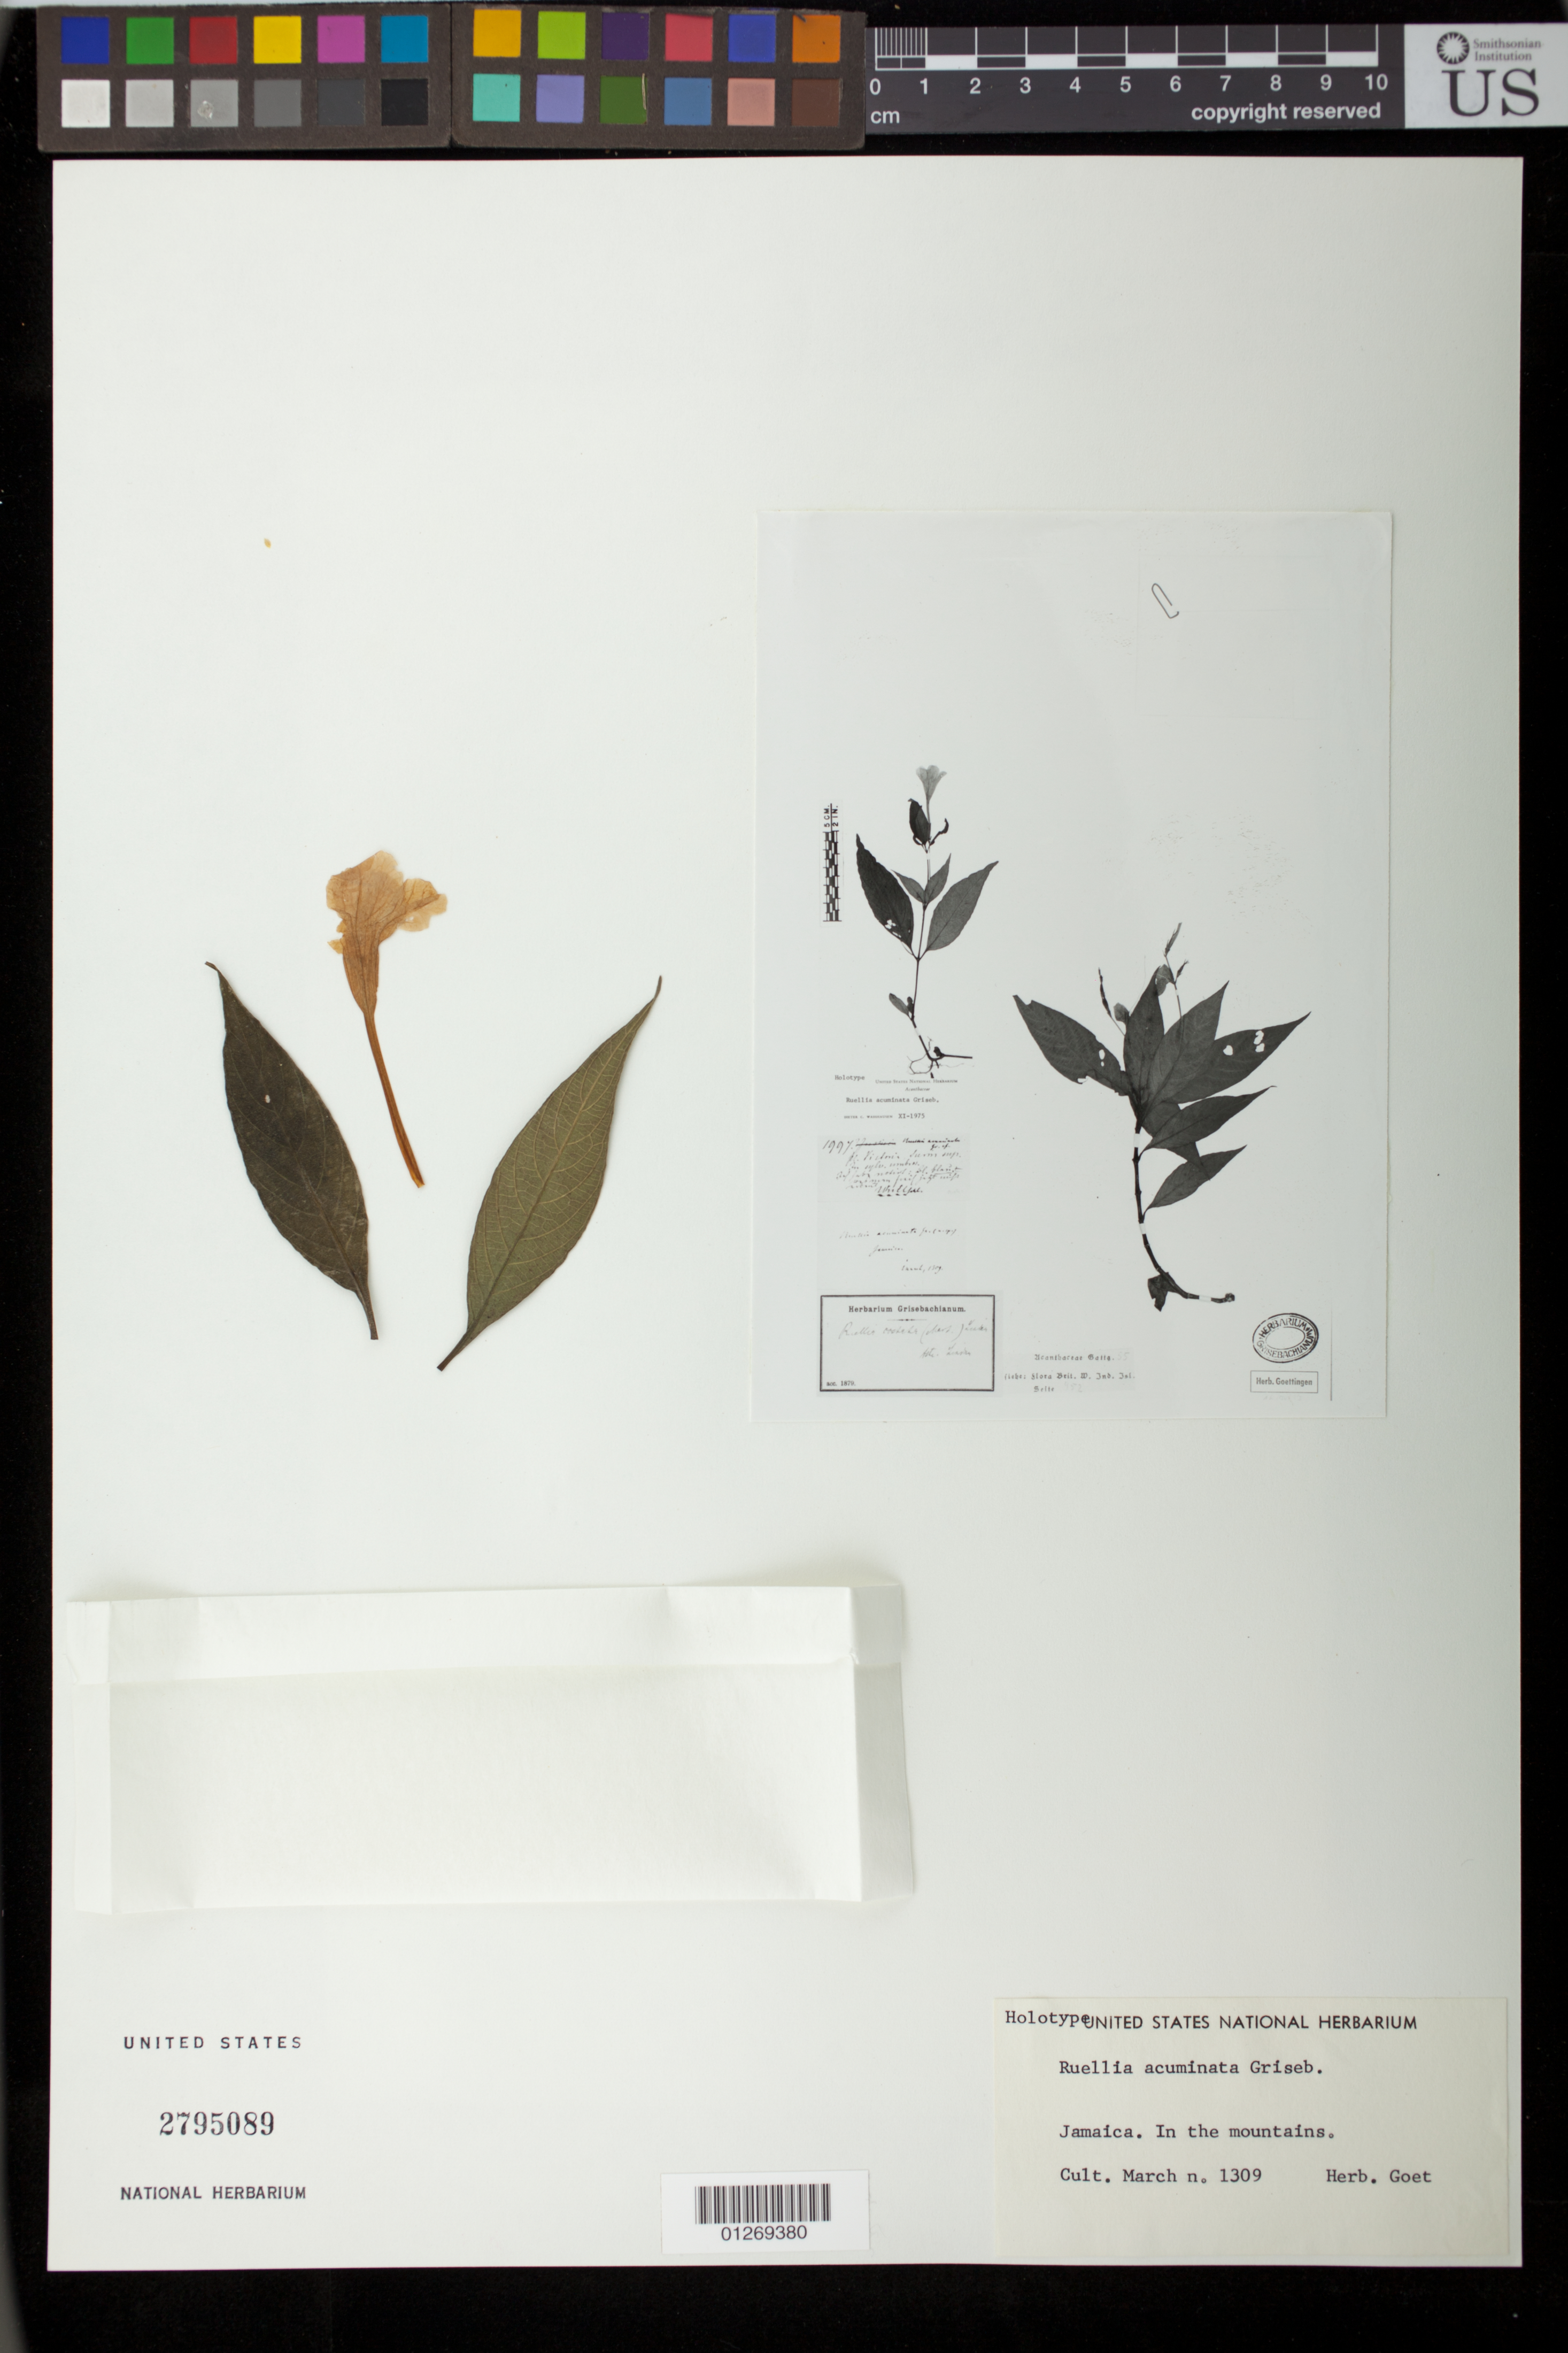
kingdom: Plantae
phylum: Tracheophyta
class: Magnoliopsida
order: Lamiales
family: Acanthaceae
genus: Ruellia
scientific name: Ruellia acuminata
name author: Griseb.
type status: Isotype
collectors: A. H. R. Grisebach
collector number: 1309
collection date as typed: March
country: Jamaica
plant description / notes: Photograph and fragmentary material of type specimen ex herb. Goet.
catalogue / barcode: US 2795089